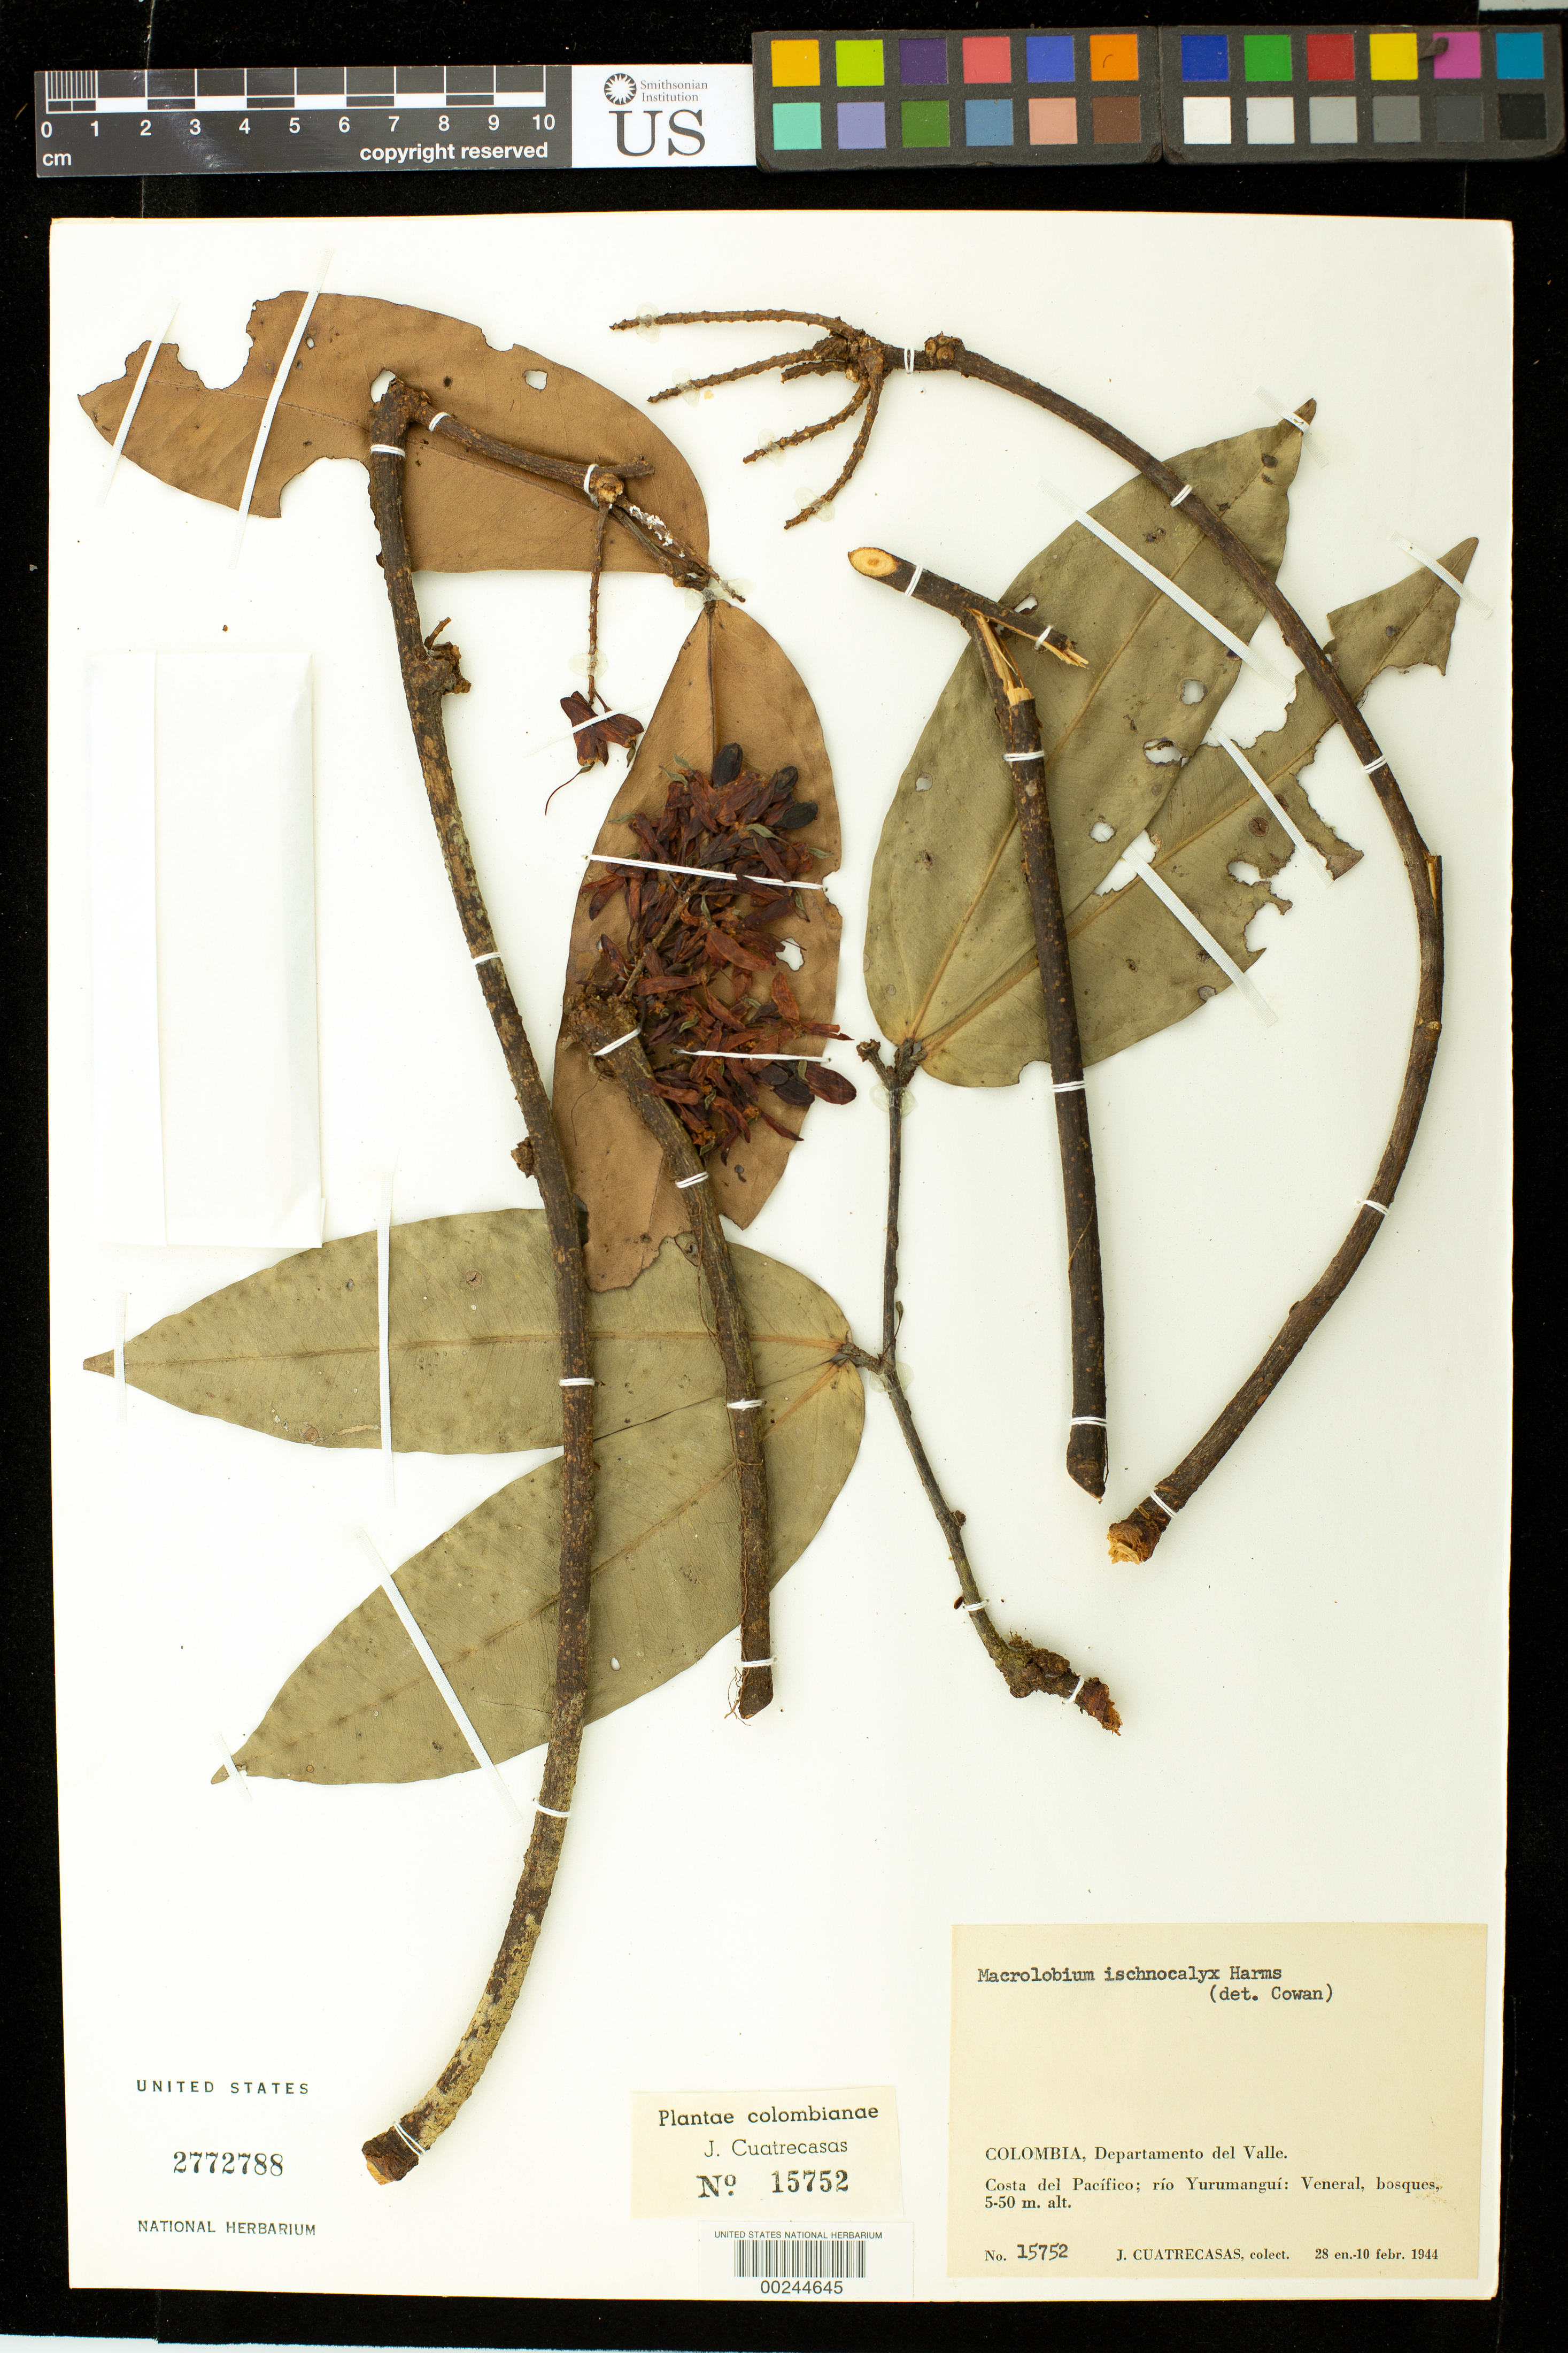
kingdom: Plantae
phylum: Tracheophyta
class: Magnoliopsida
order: Fabales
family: Fabaceae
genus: Macrolobium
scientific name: Macrolobium sp. nov.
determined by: Trujillo, A. M.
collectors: J. Cuatrecasas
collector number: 15752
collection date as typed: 28 Jun 1944 to 10 Feb 1944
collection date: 1944-02-10/1944-06-28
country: Colombia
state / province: Valle del Cauca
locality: Coast of Pacific; Rio yurymangui: veneral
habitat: Forest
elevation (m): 5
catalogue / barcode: US 2772788